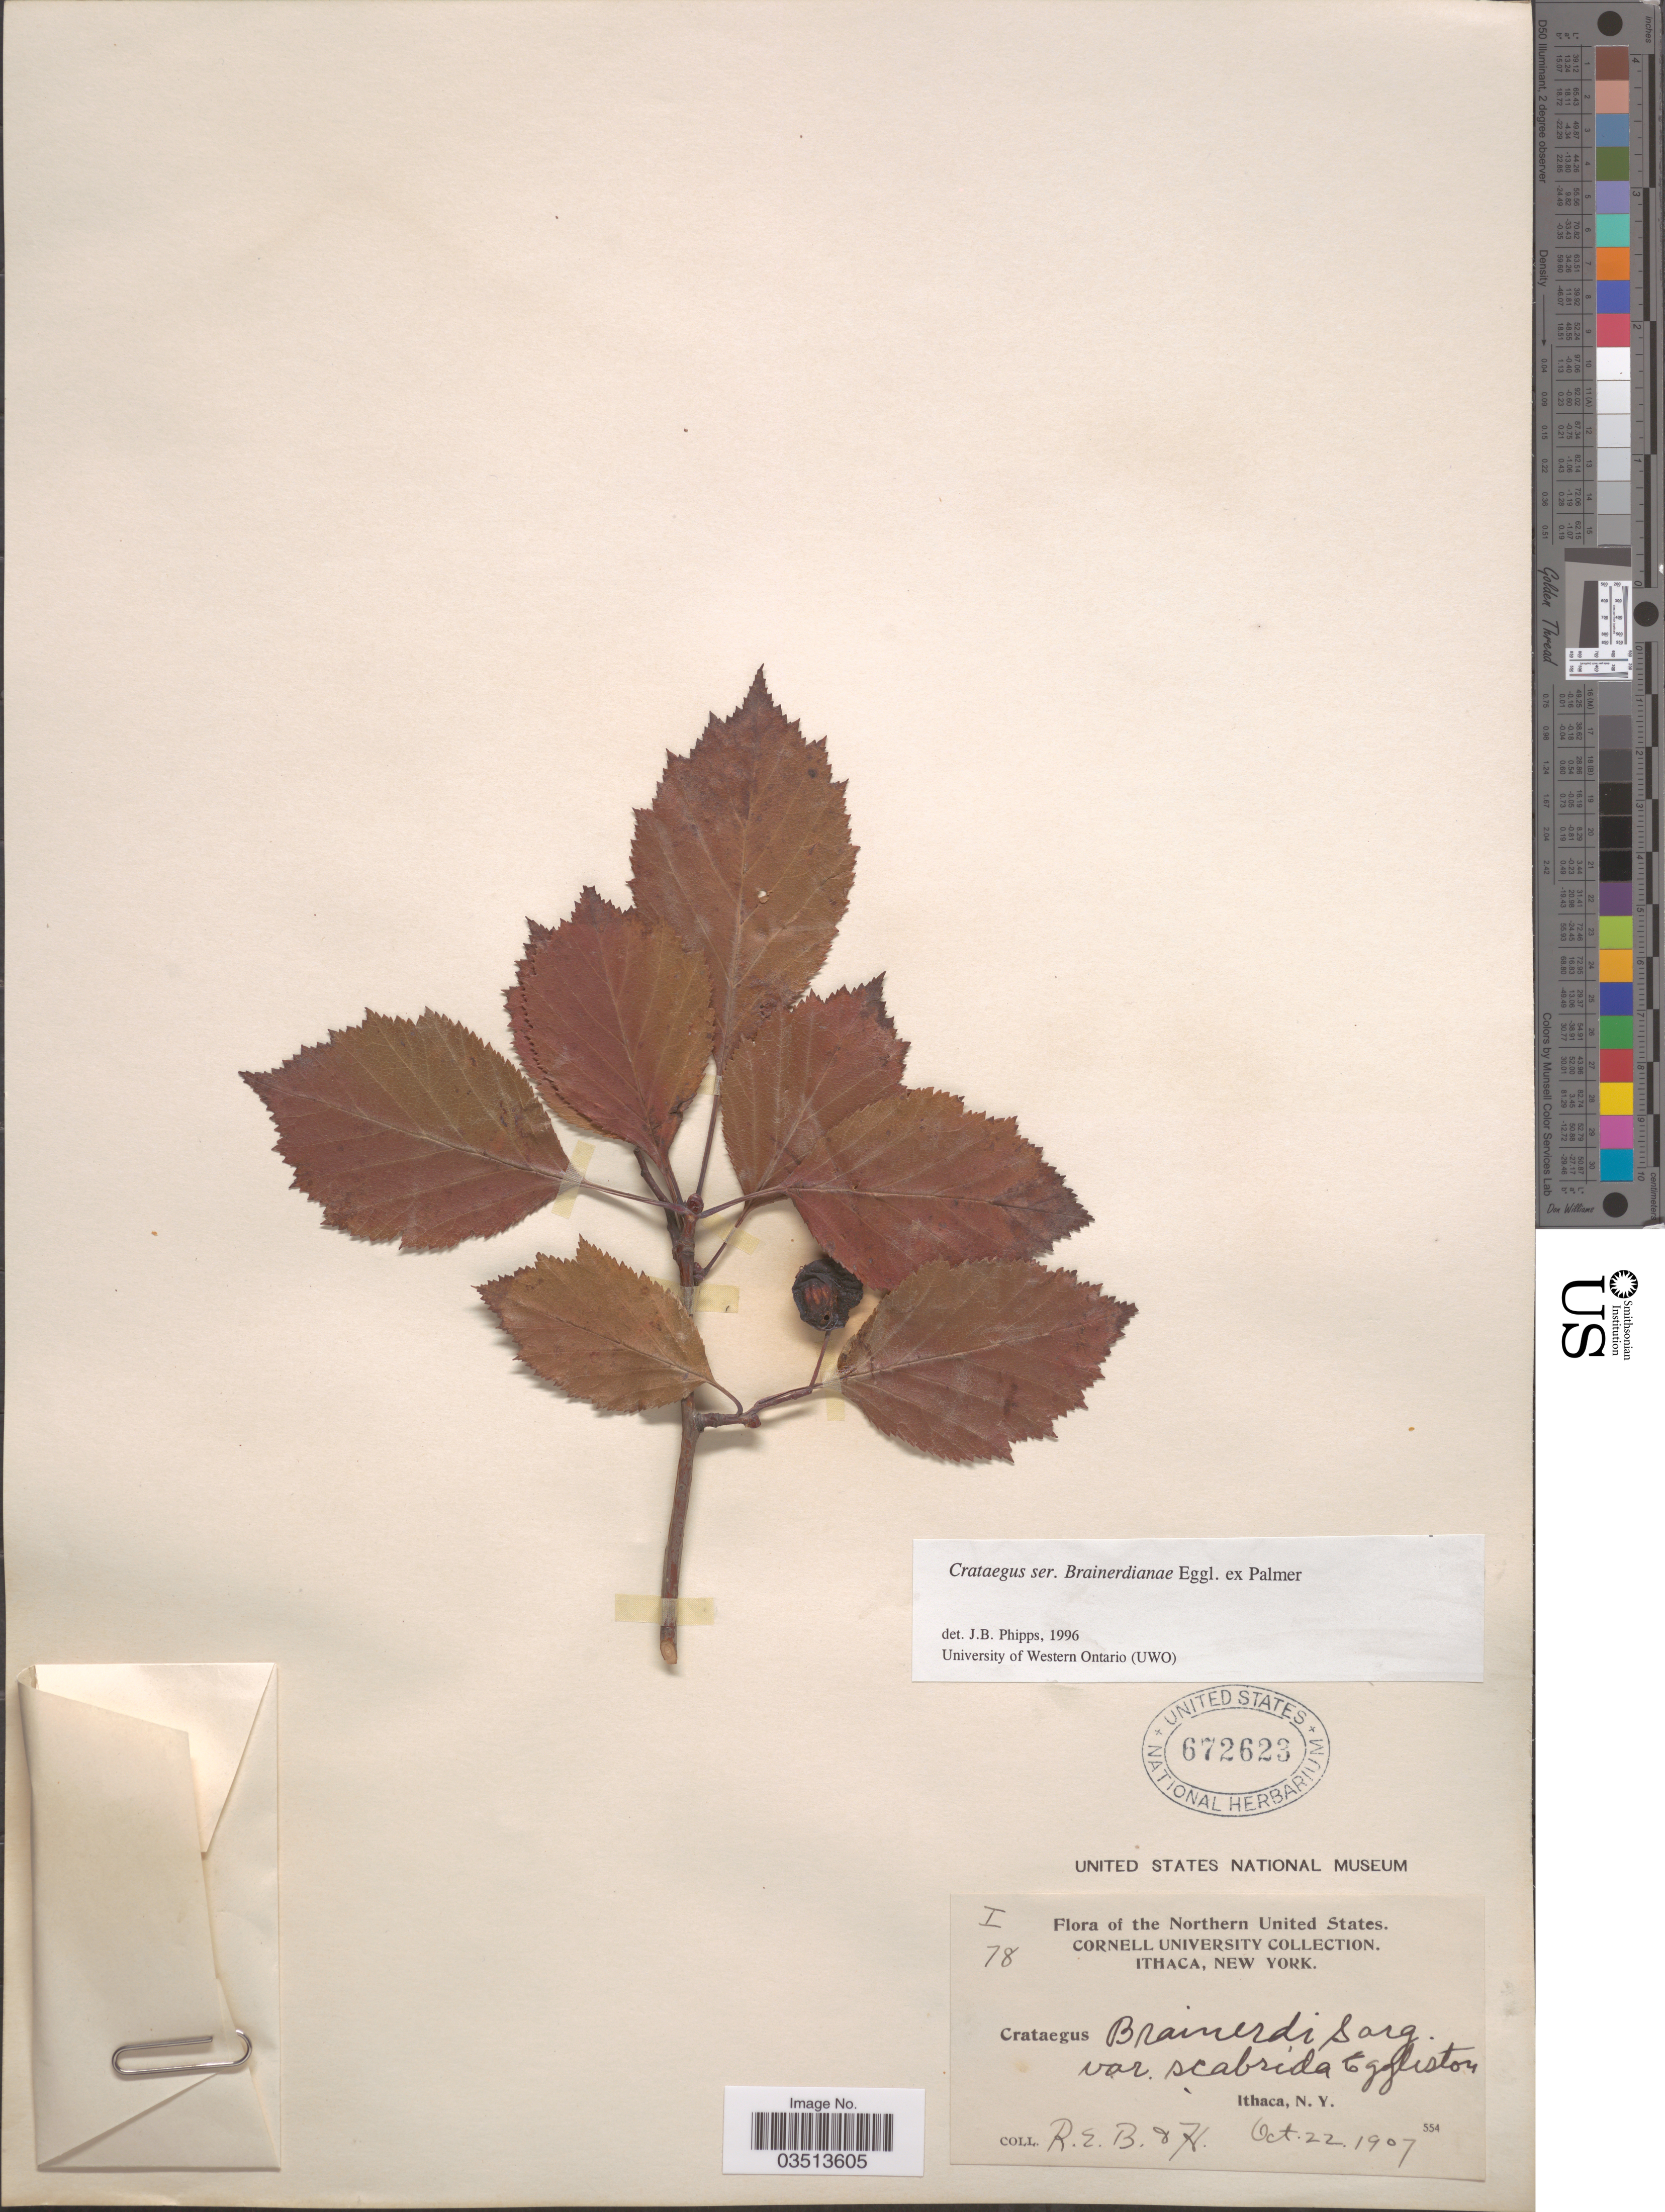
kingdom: Plantae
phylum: Tracheophyta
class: Magnoliopsida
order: Rosales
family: Rosaceae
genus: Crataegus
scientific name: Crataegus brainerdii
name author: Sarg.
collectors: R.E.B. & H.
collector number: I78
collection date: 1907-10-22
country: United States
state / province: New York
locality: Northern United States. Ithaca.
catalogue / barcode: US 672623